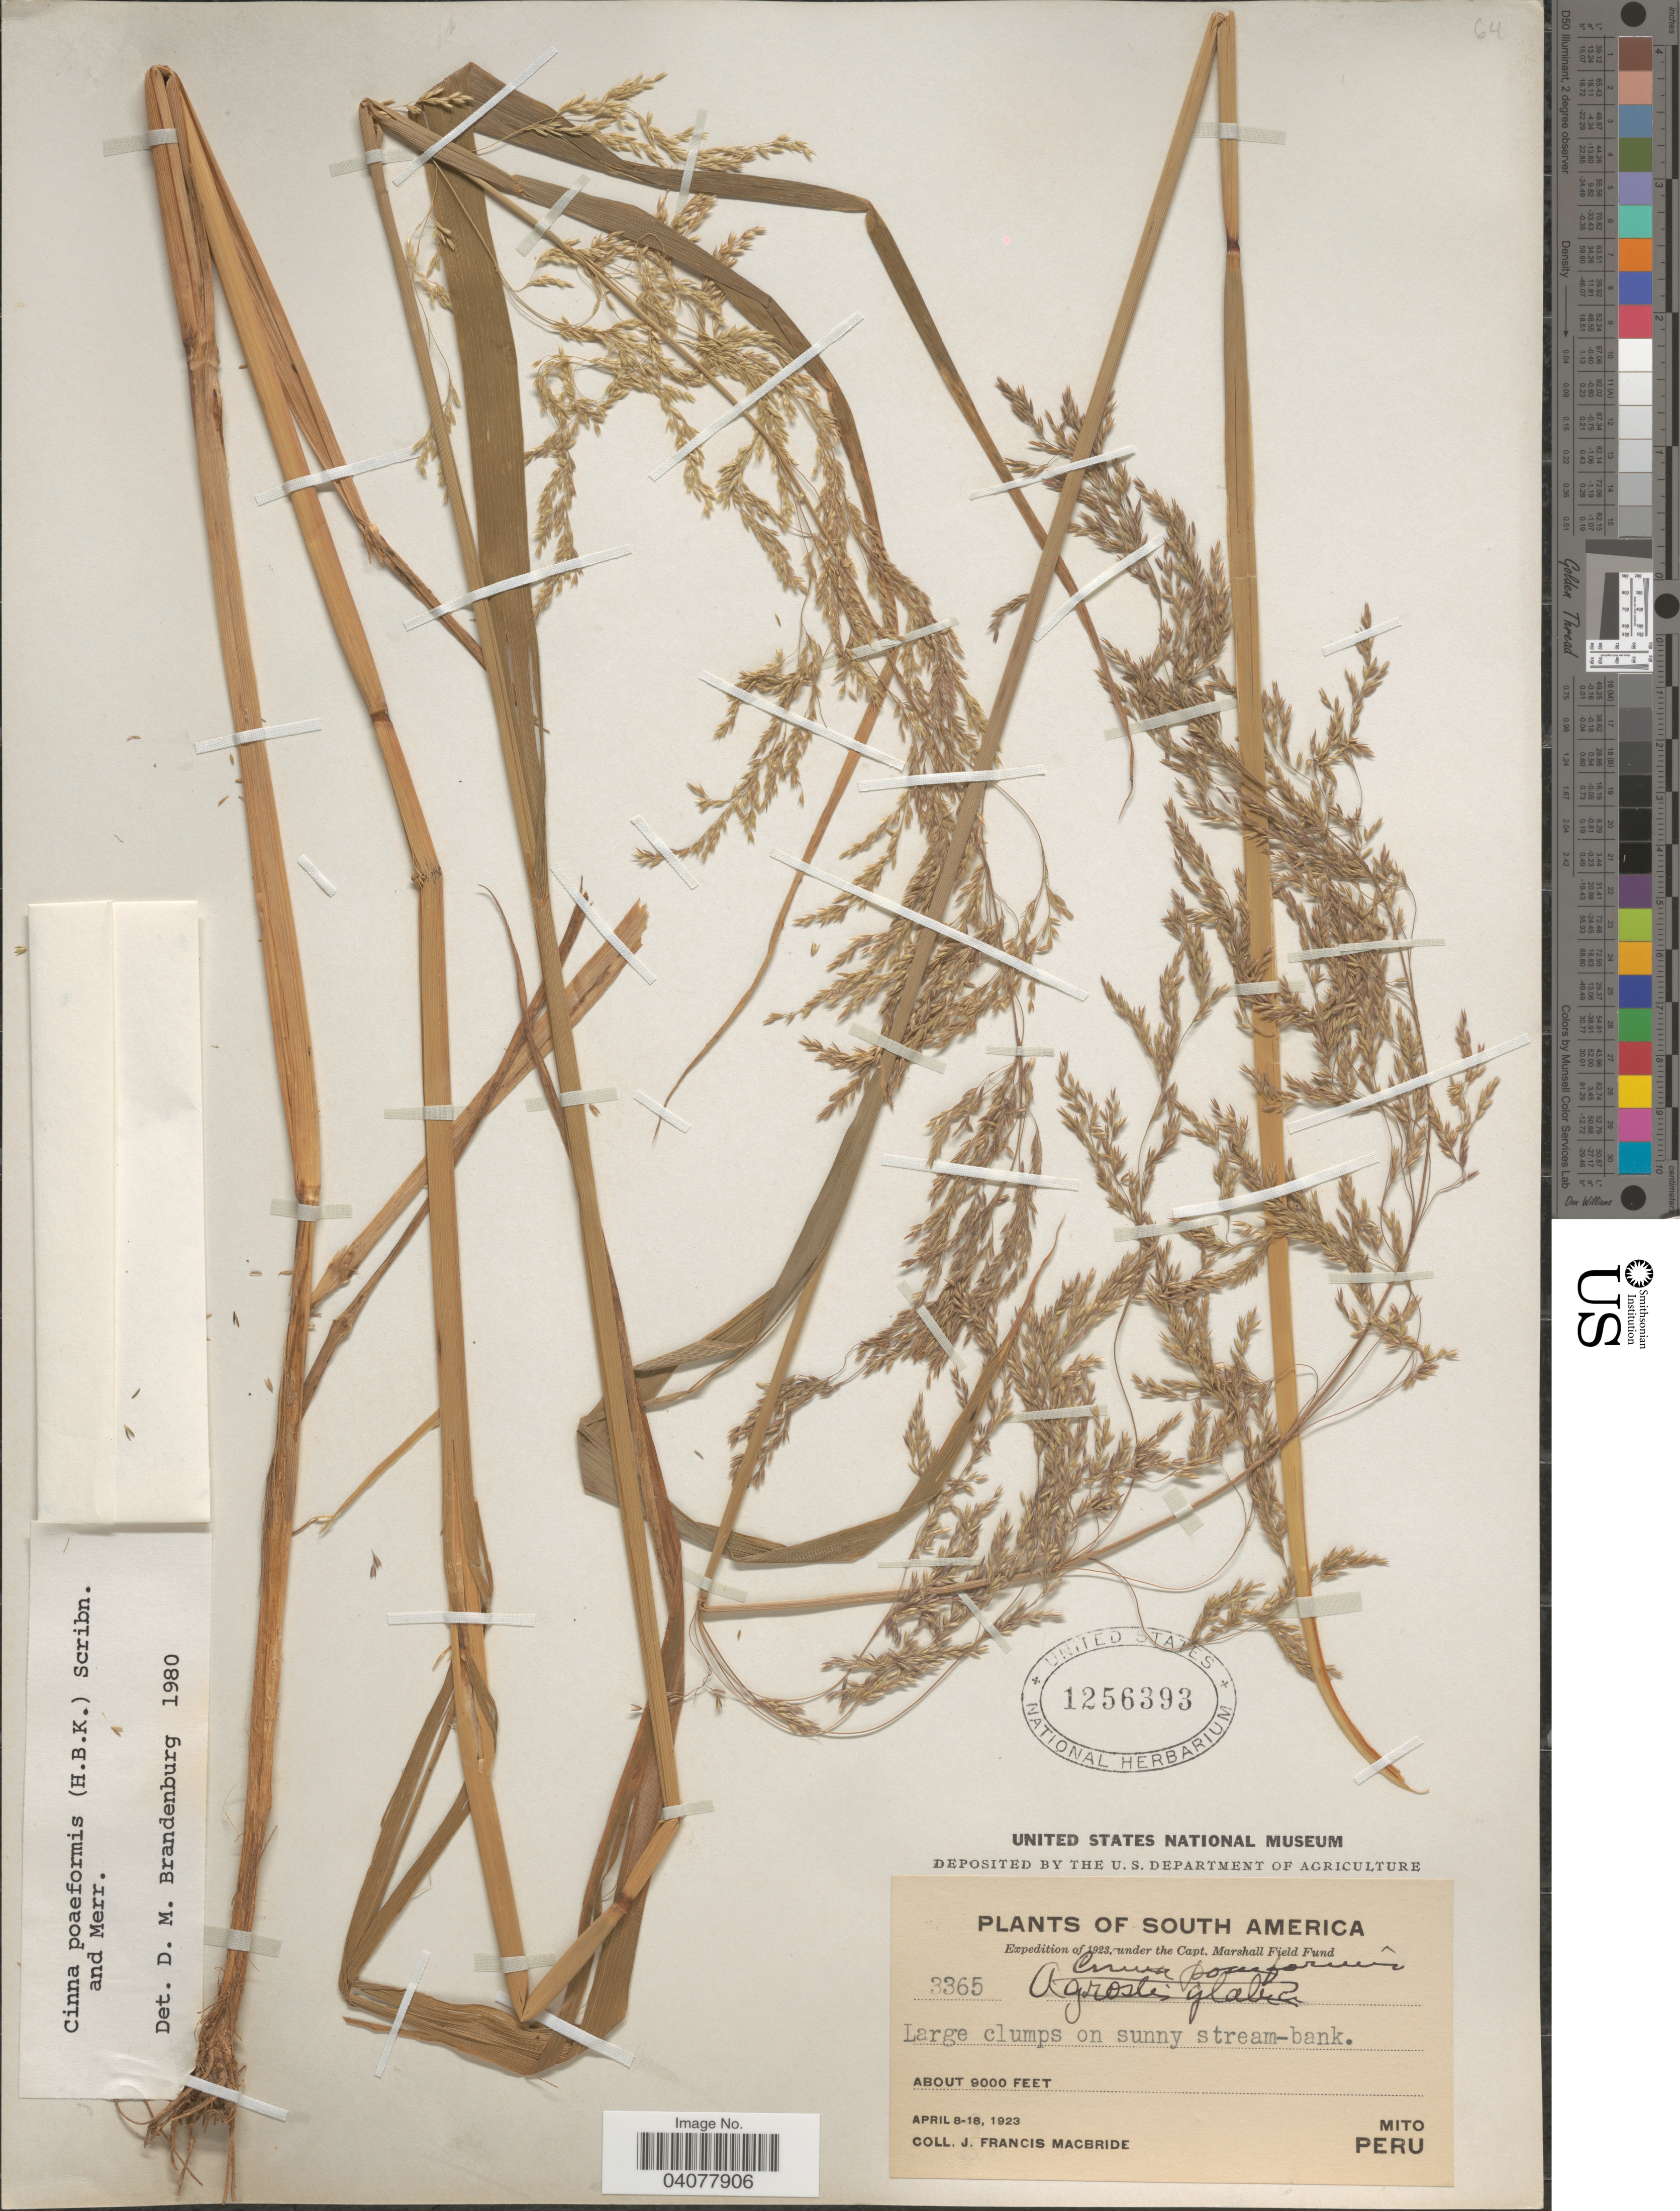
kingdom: Plantae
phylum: Tracheophyta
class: Liliopsida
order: Poales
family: Poaceae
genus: Cinna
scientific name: Cinna poiformis (Kunth) Scribn. & Merr.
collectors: J. F. Macbride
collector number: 3365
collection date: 1923-04-08/1923-04-18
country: Peru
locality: Expedition of 1923, under the Capt. Marshall Field Fund. Mito.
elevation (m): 2743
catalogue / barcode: US 1256393